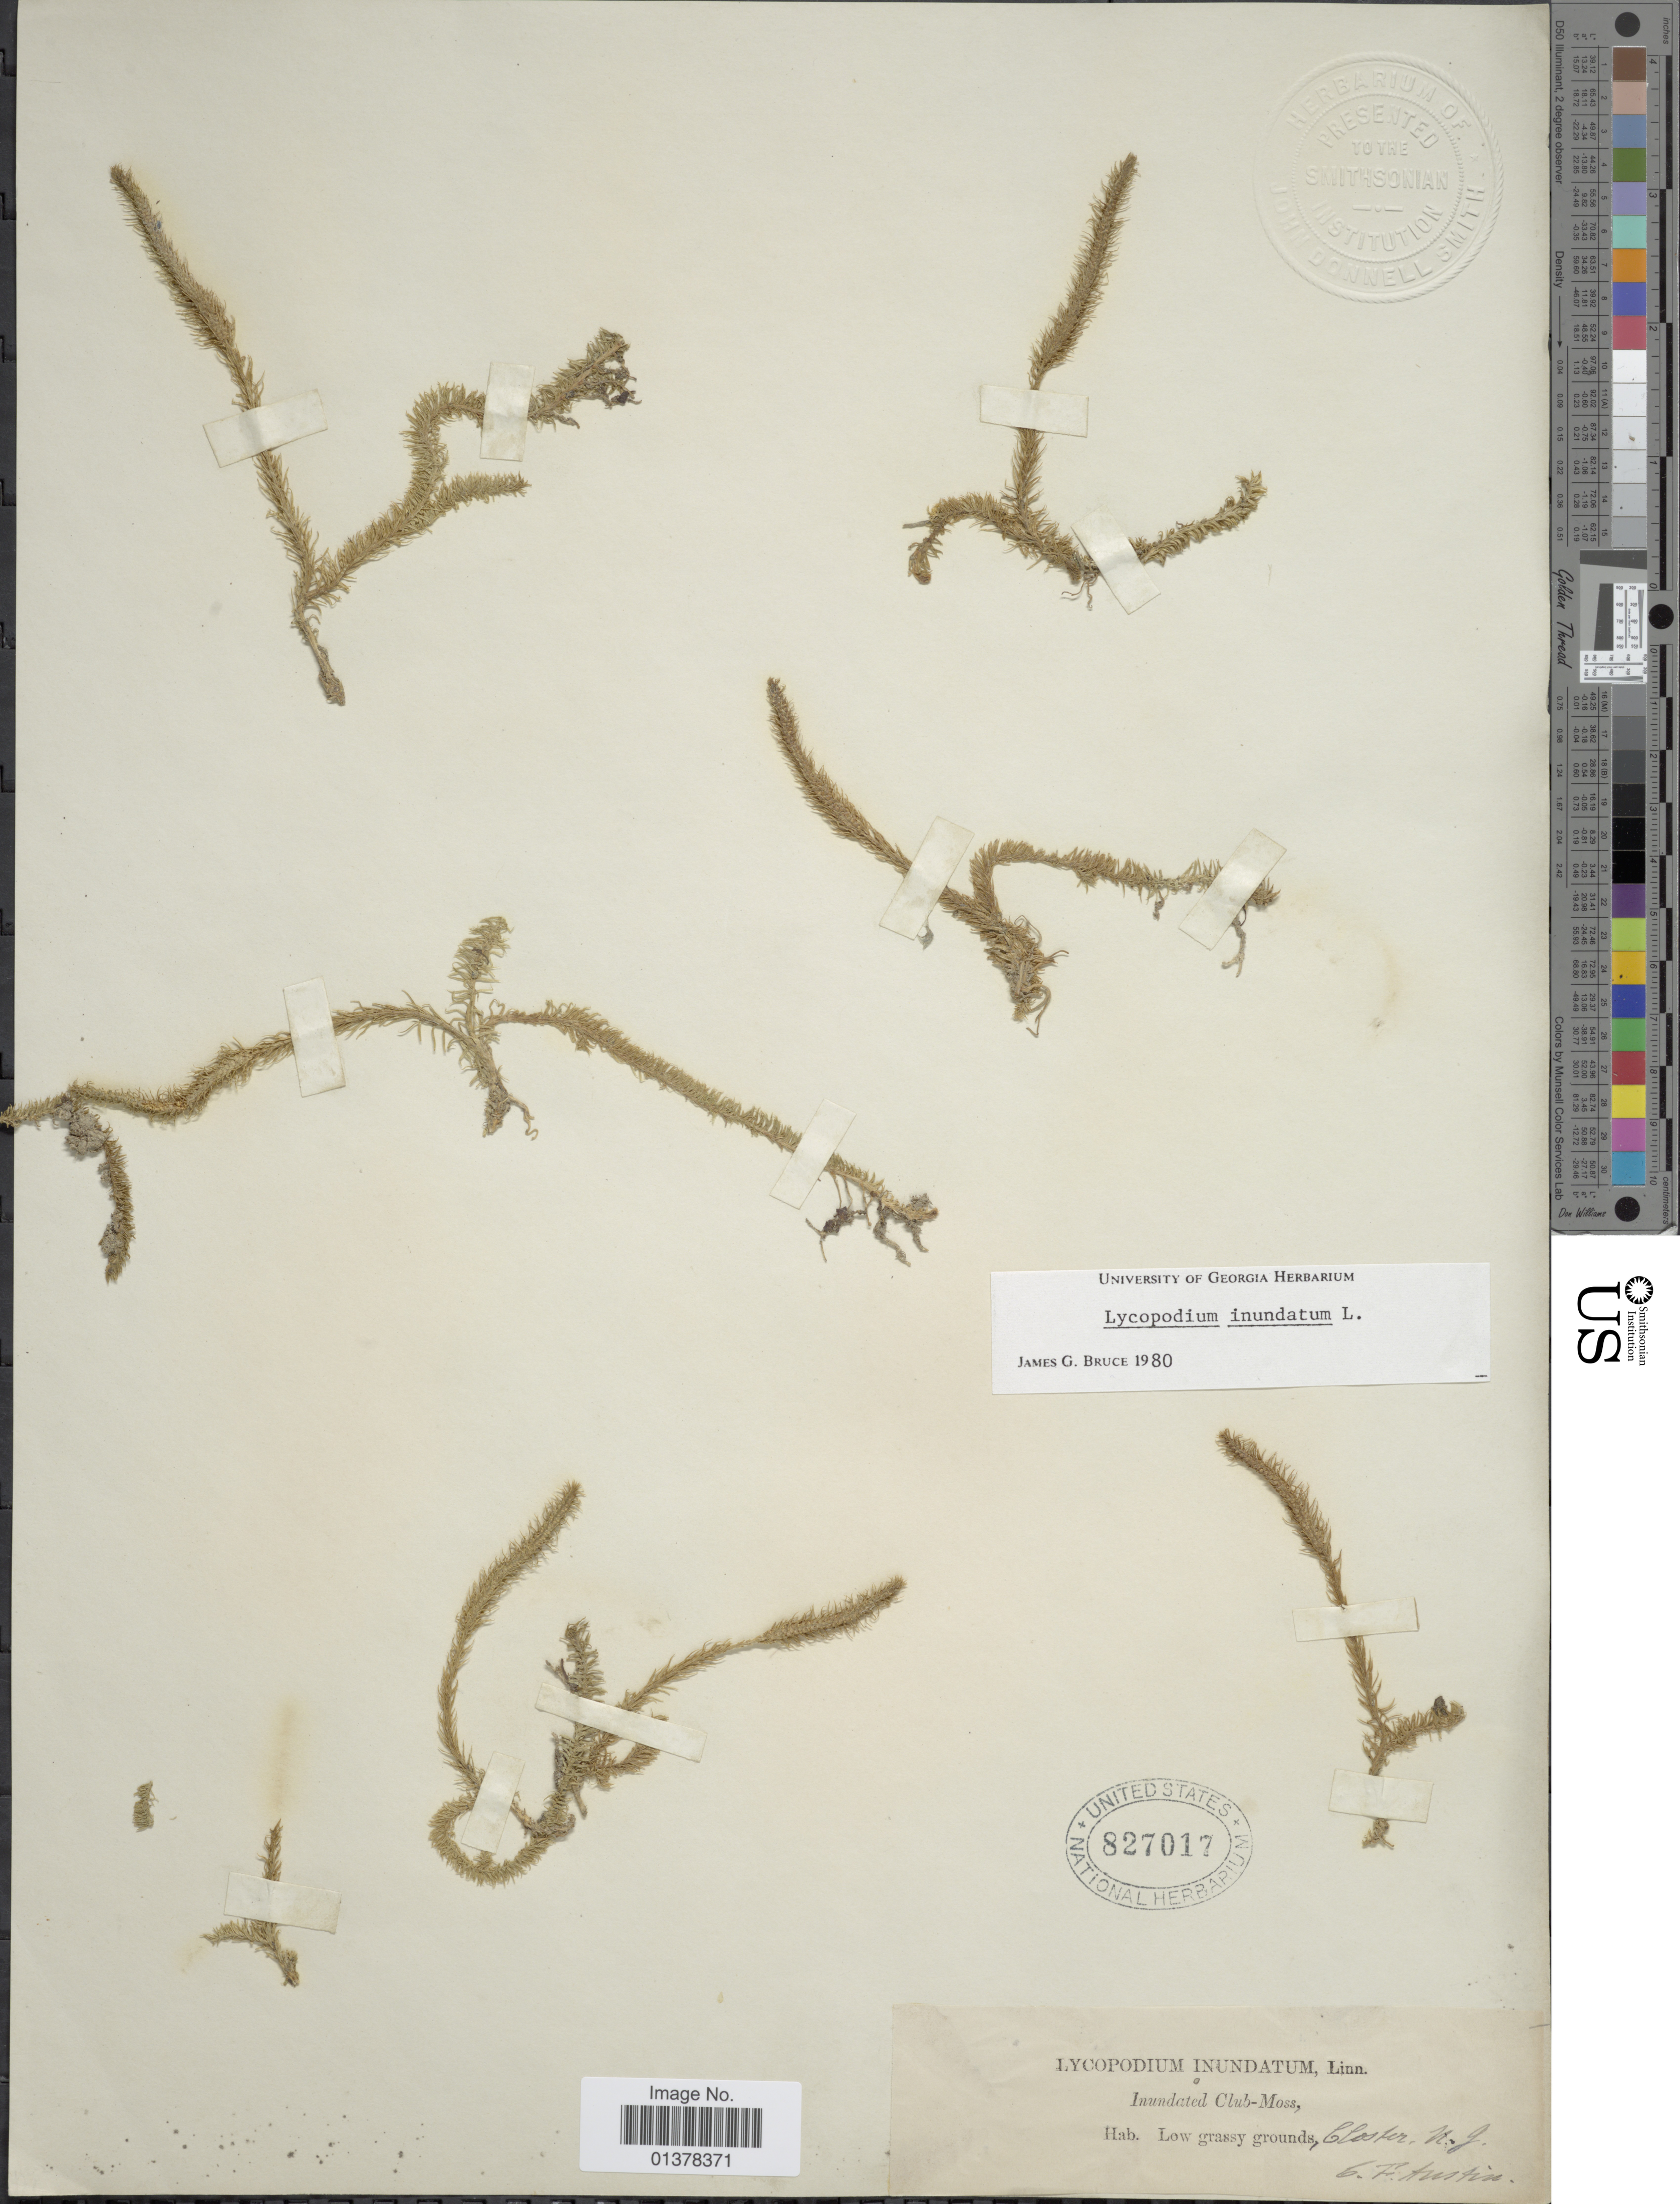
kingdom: Plantae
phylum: Tracheophyta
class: Lycopodiopsida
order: Lycopodiales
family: Lycopodiaceae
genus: Lycopodiella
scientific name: Lycopodiella inundata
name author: (L.) Holub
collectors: C. F. Austin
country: United States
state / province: New Jersey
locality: Low grasssy ground, Closter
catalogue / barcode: US 827017